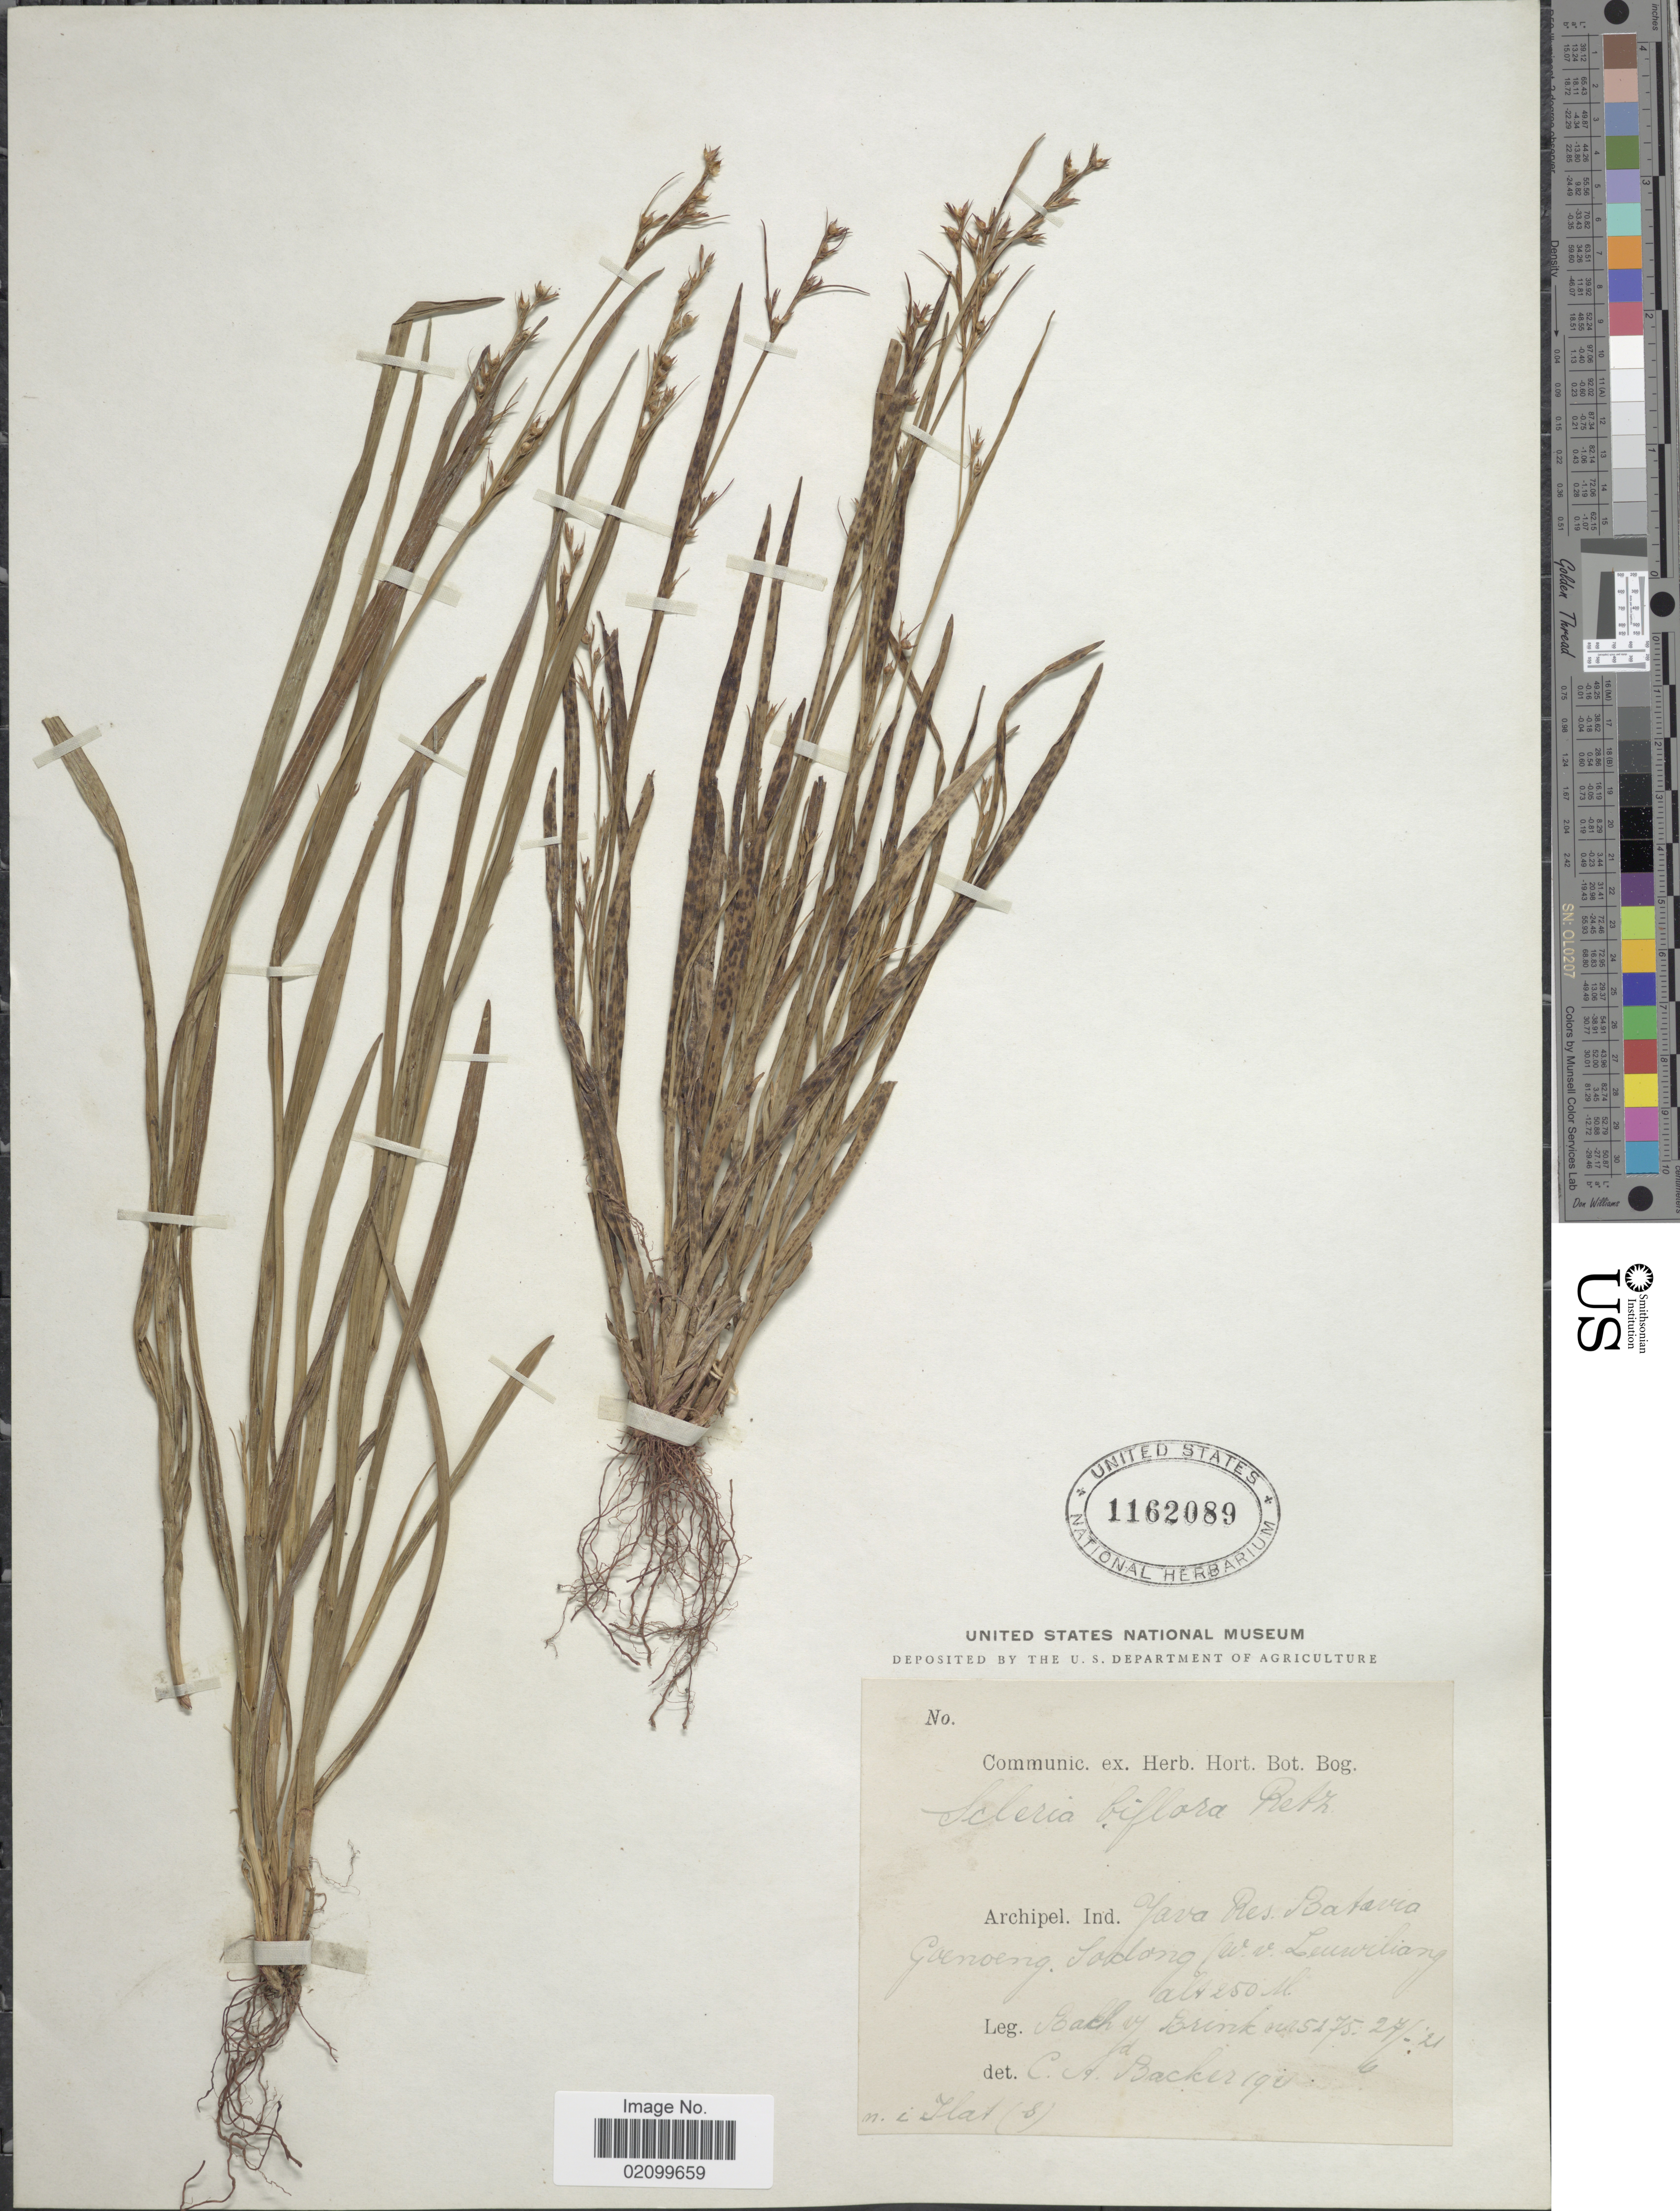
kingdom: Plantae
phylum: Tracheophyta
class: Liliopsida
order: Poales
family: Cyperaceae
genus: Scleria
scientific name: Scleria biflora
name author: Roxb.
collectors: R. C. Bakhuizen van den Brink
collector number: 5175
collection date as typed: Transcribed d/m/y: 27/6/21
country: Indonesia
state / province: Java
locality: Archipel Ind. Java, Res. Batavia. Goenoeng, Sodong W.v. Luiwiliang [interpreted]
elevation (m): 250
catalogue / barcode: US 1162089